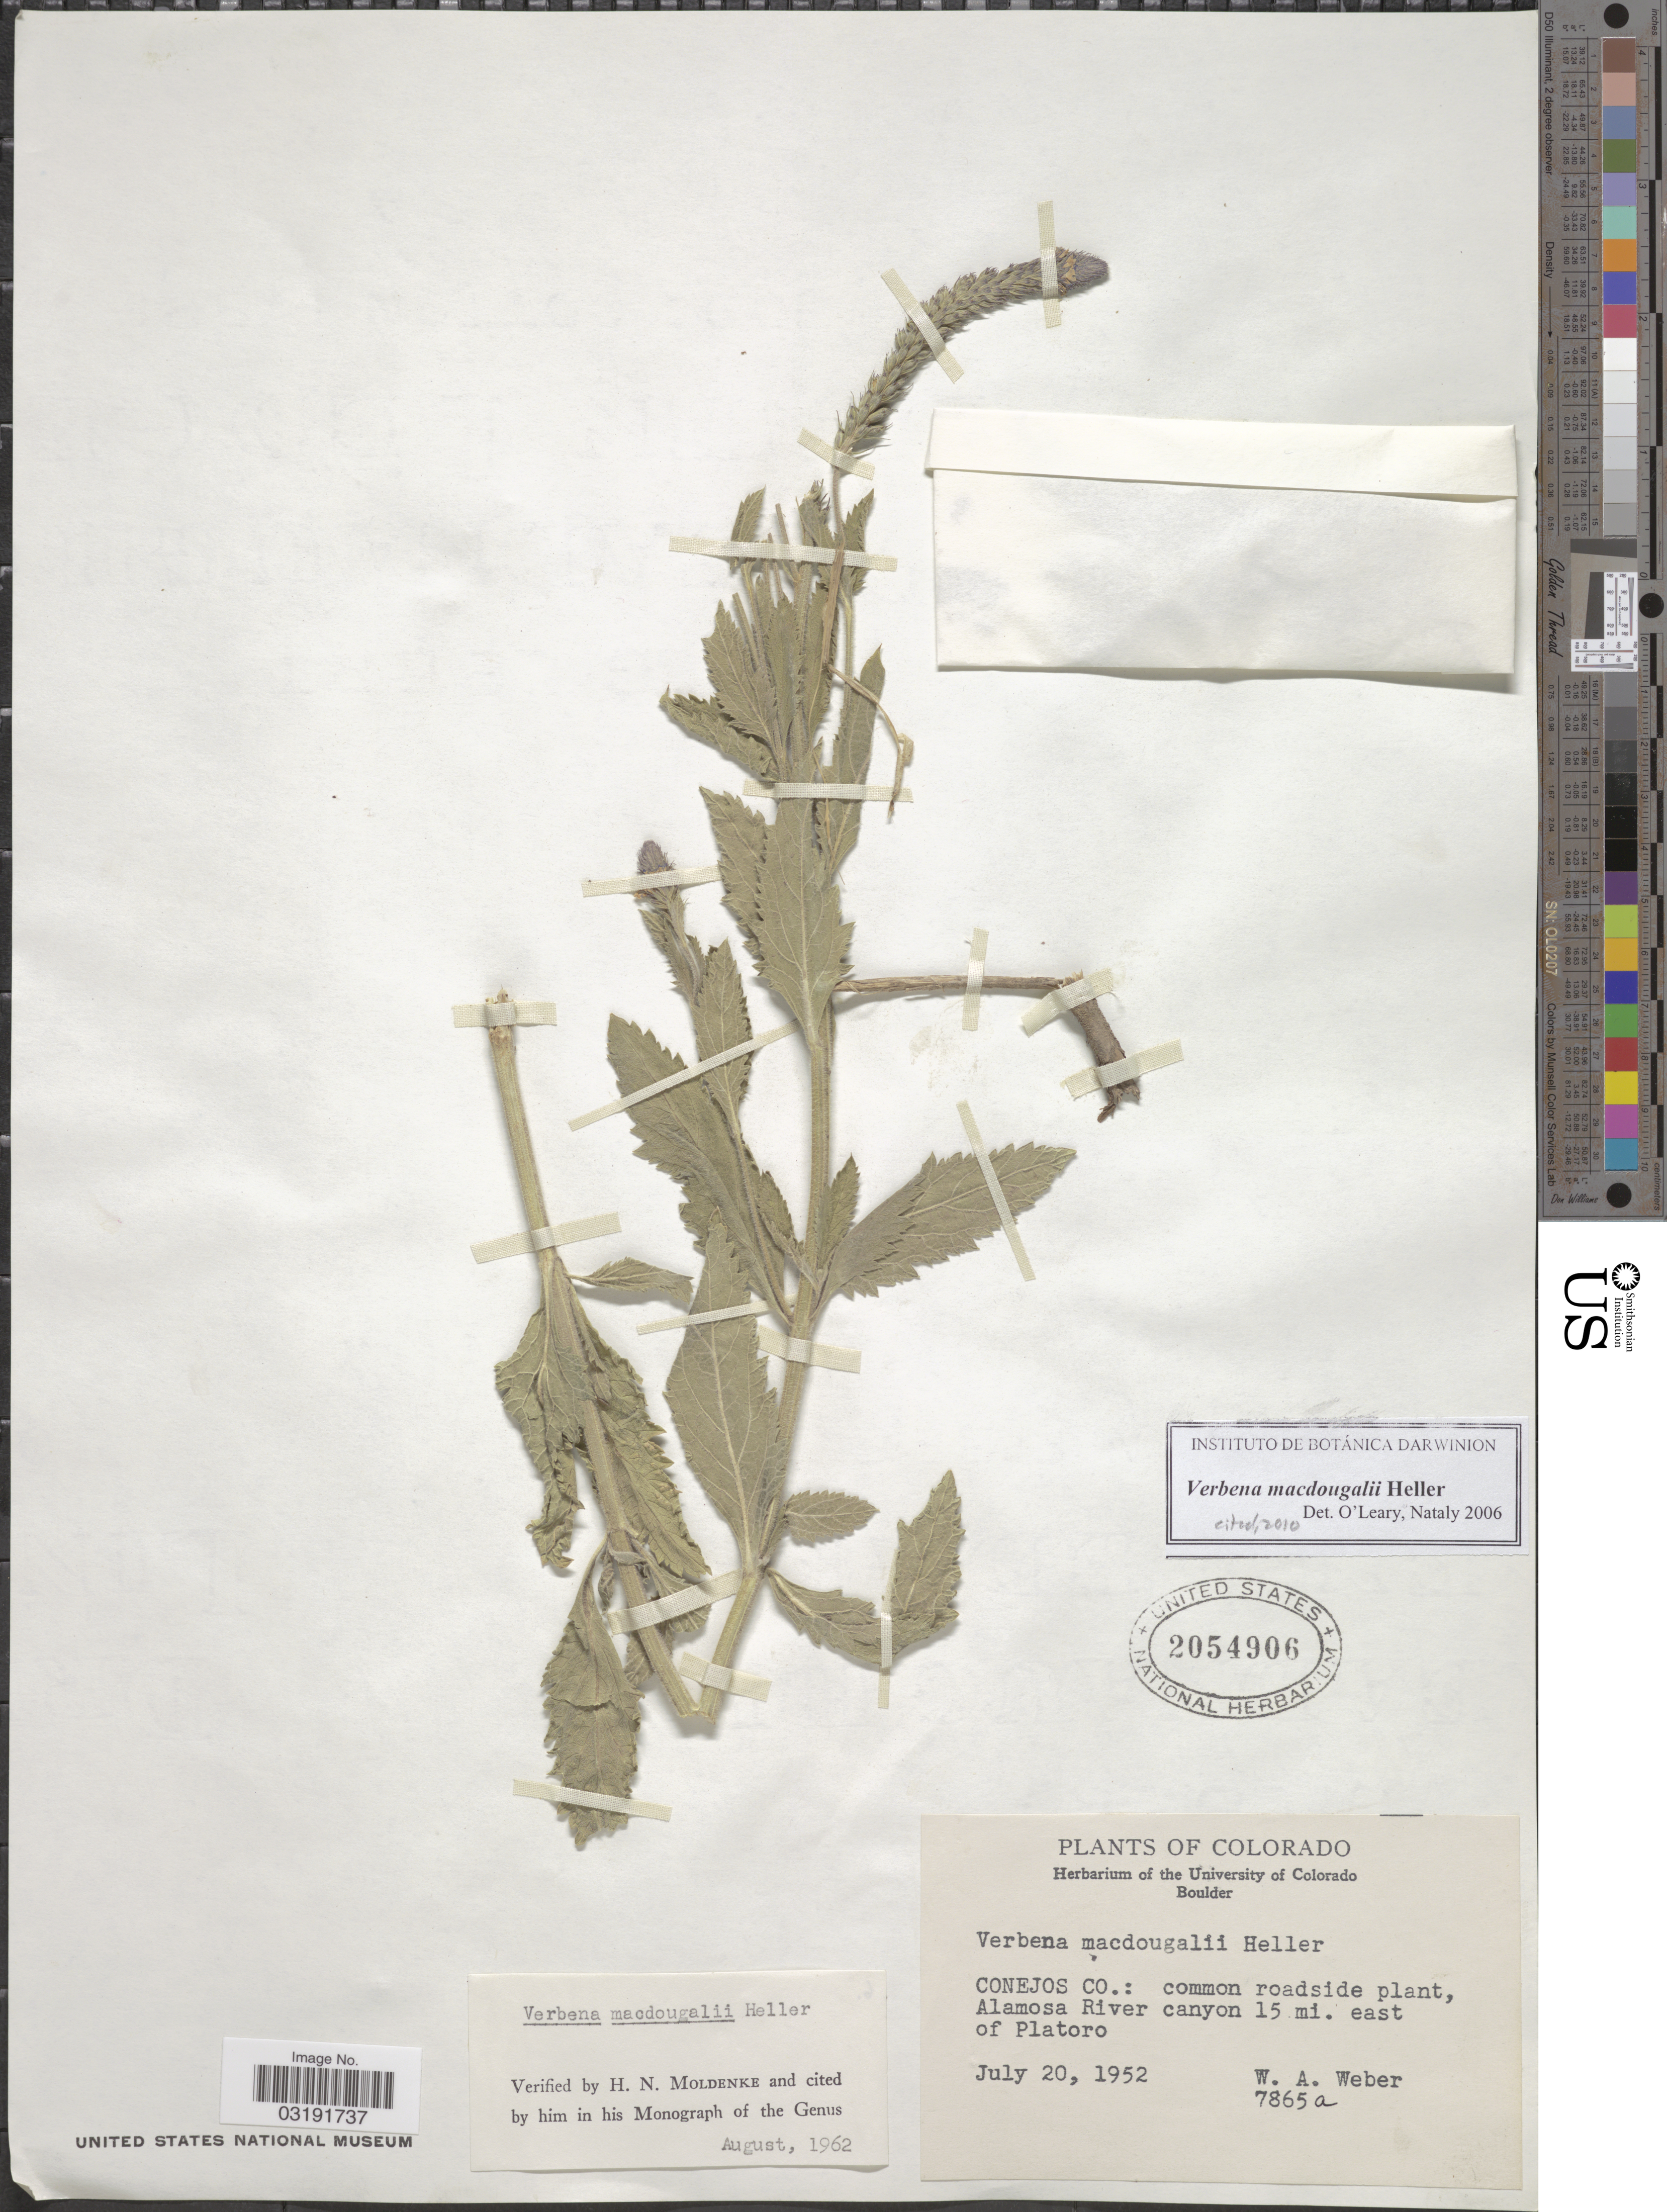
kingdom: Plantae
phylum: Tracheophyta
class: Magnoliopsida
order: Lamiales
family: Verbenaceae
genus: Verbena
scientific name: Verbena macdougalii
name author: A. Heller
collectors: W. A. Weber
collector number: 7865a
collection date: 1952-07-20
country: United States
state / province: Colorado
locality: Conejos Co.: Alamosa River canyon 15 mi. east of Platoro.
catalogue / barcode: US 2054906